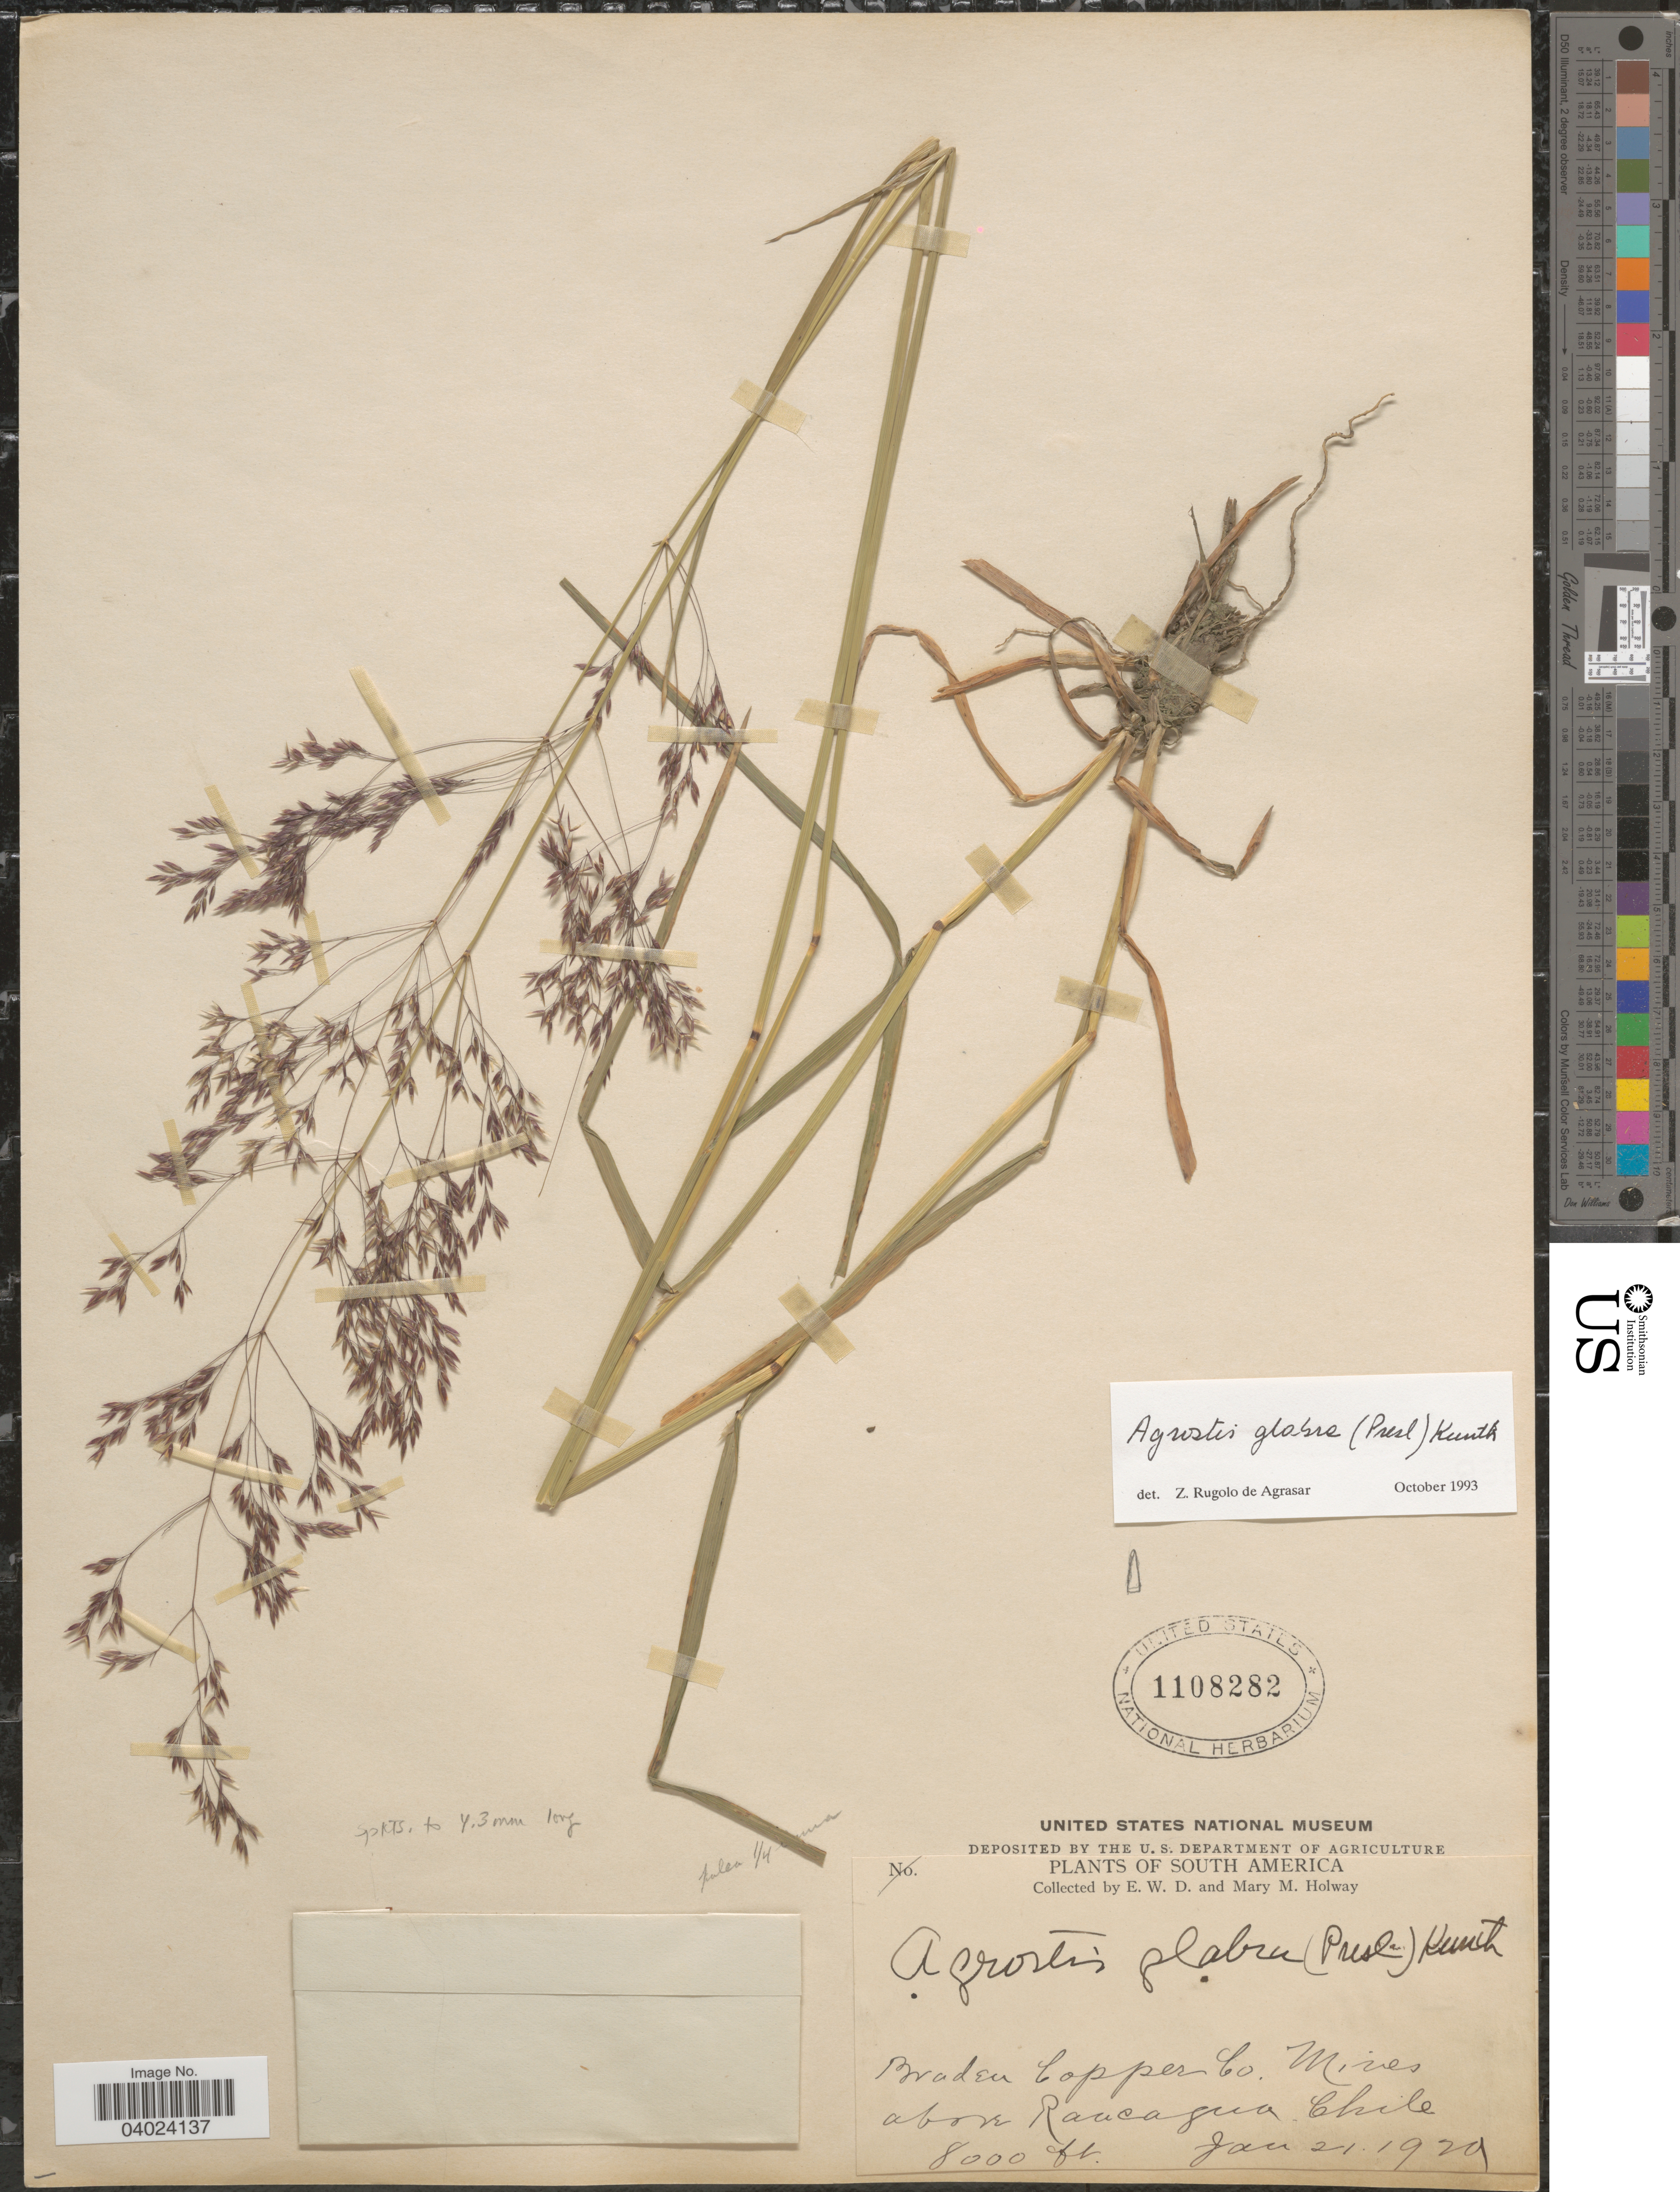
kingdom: Plantae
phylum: Tracheophyta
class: Liliopsida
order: Poales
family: Poaceae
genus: Agrostis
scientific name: Agrostis glabra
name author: (J. Presl) Kunth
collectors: E. W. D. Holway & M. M. Holway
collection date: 1929-06-21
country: Chile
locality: Braden Copper Co. Mines above Rancagua.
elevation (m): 2438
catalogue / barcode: US 1108282